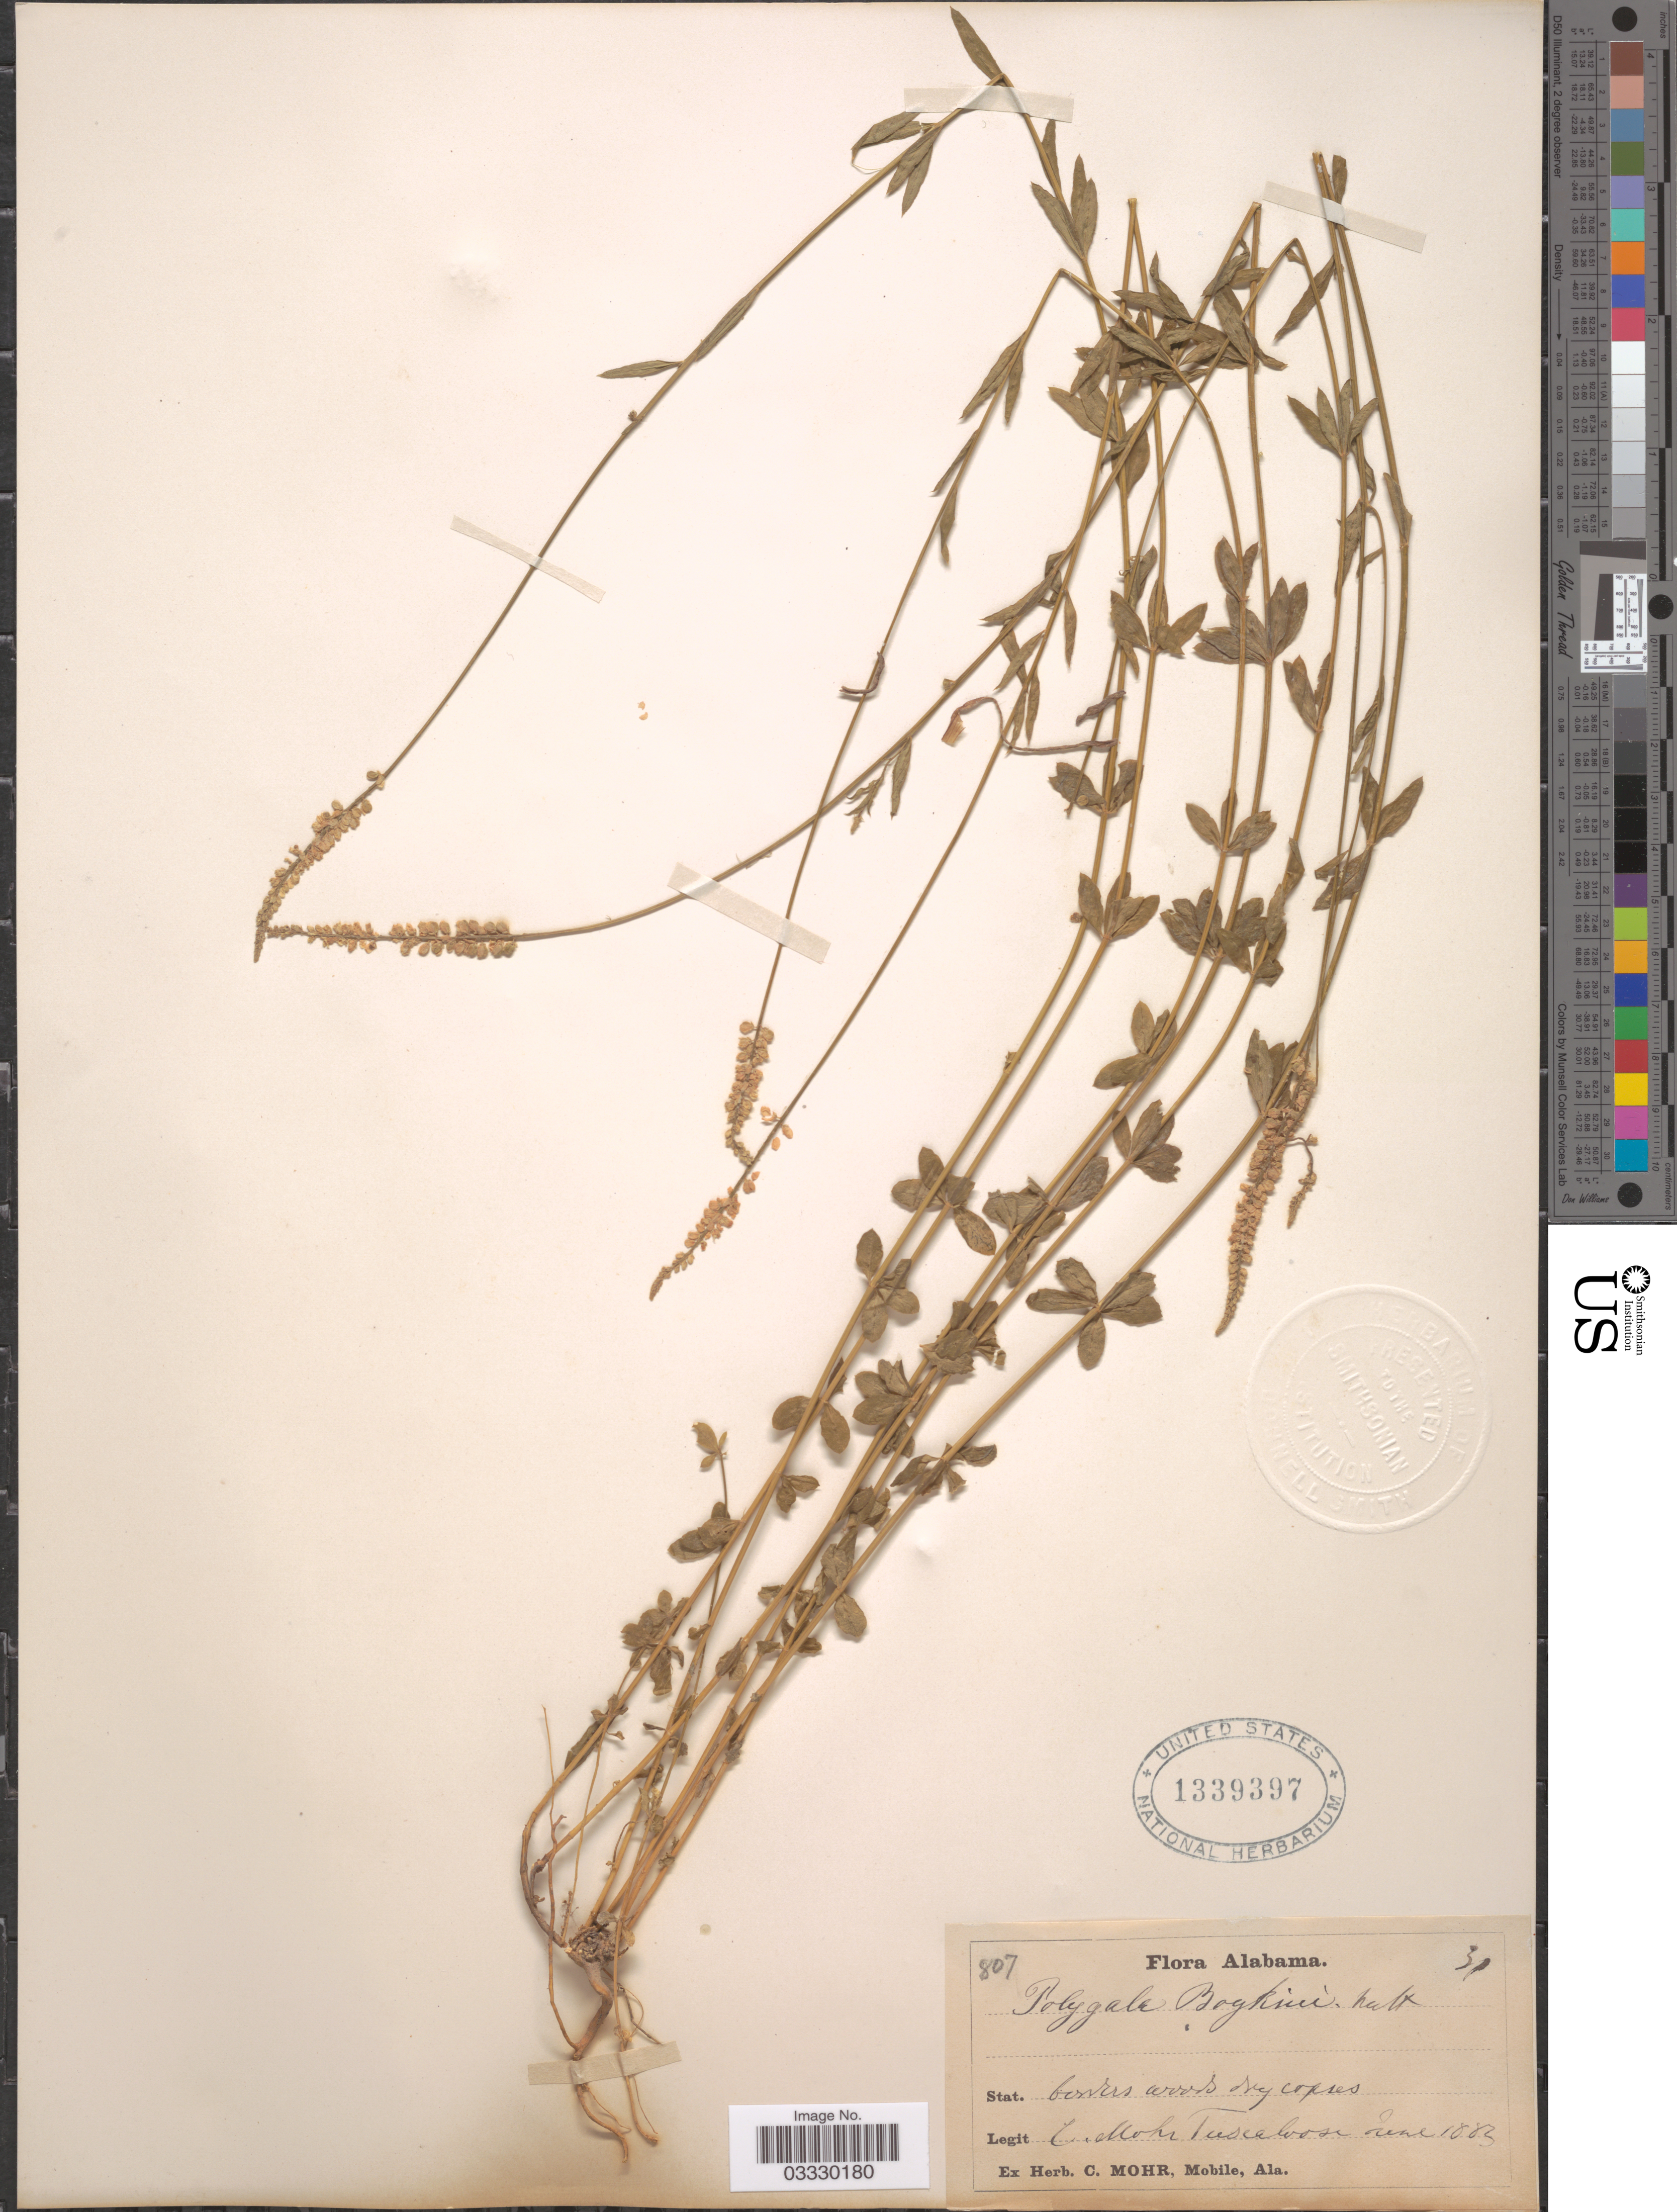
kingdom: Plantae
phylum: Tracheophyta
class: Magnoliopsida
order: Fabales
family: Polygalaceae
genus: Polygala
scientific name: Polygala boykinii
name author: Nutt.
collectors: C. T. Mohr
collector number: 807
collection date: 1883-06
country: United States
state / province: Alabama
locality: Tuscaloosa.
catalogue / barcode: US 1339397